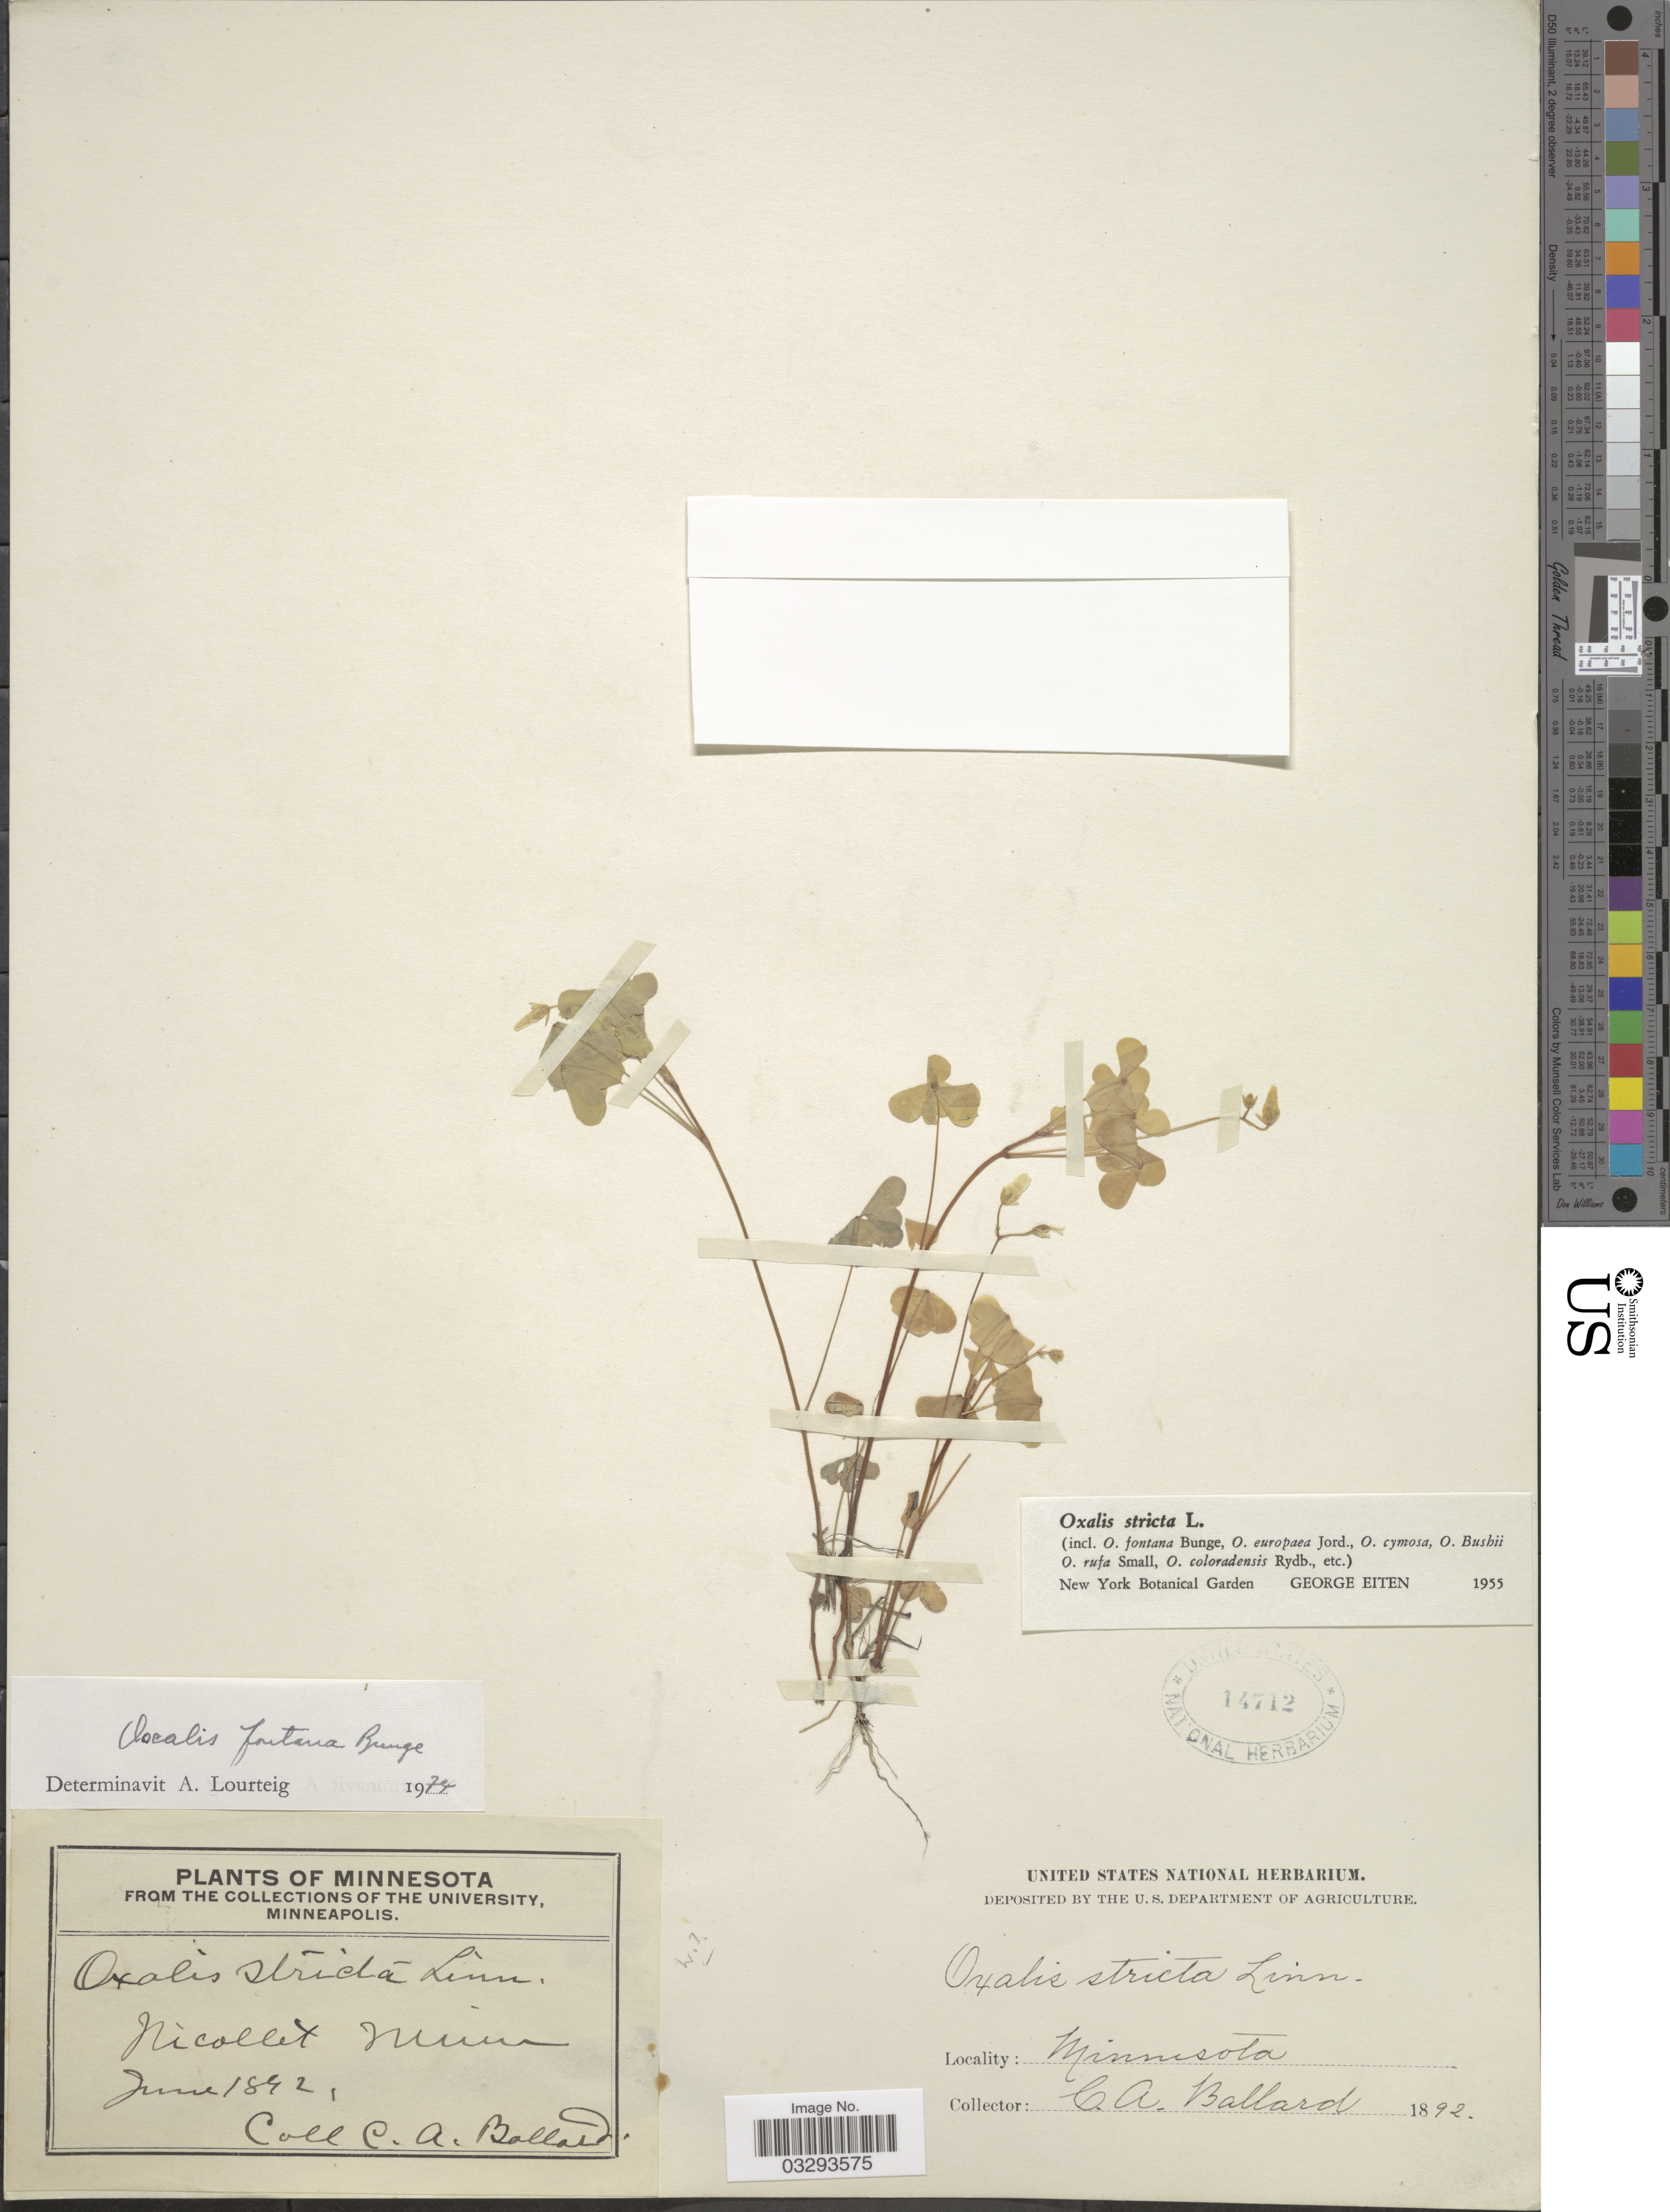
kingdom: Plantae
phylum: Tracheophyta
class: Magnoliopsida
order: Oxalidales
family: Oxalidaceae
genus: Oxalis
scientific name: Oxalis fontana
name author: Bunge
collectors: C. A. Ballard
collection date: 1892-06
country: United States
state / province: Minnesota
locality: Nicollet.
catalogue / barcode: US 14712